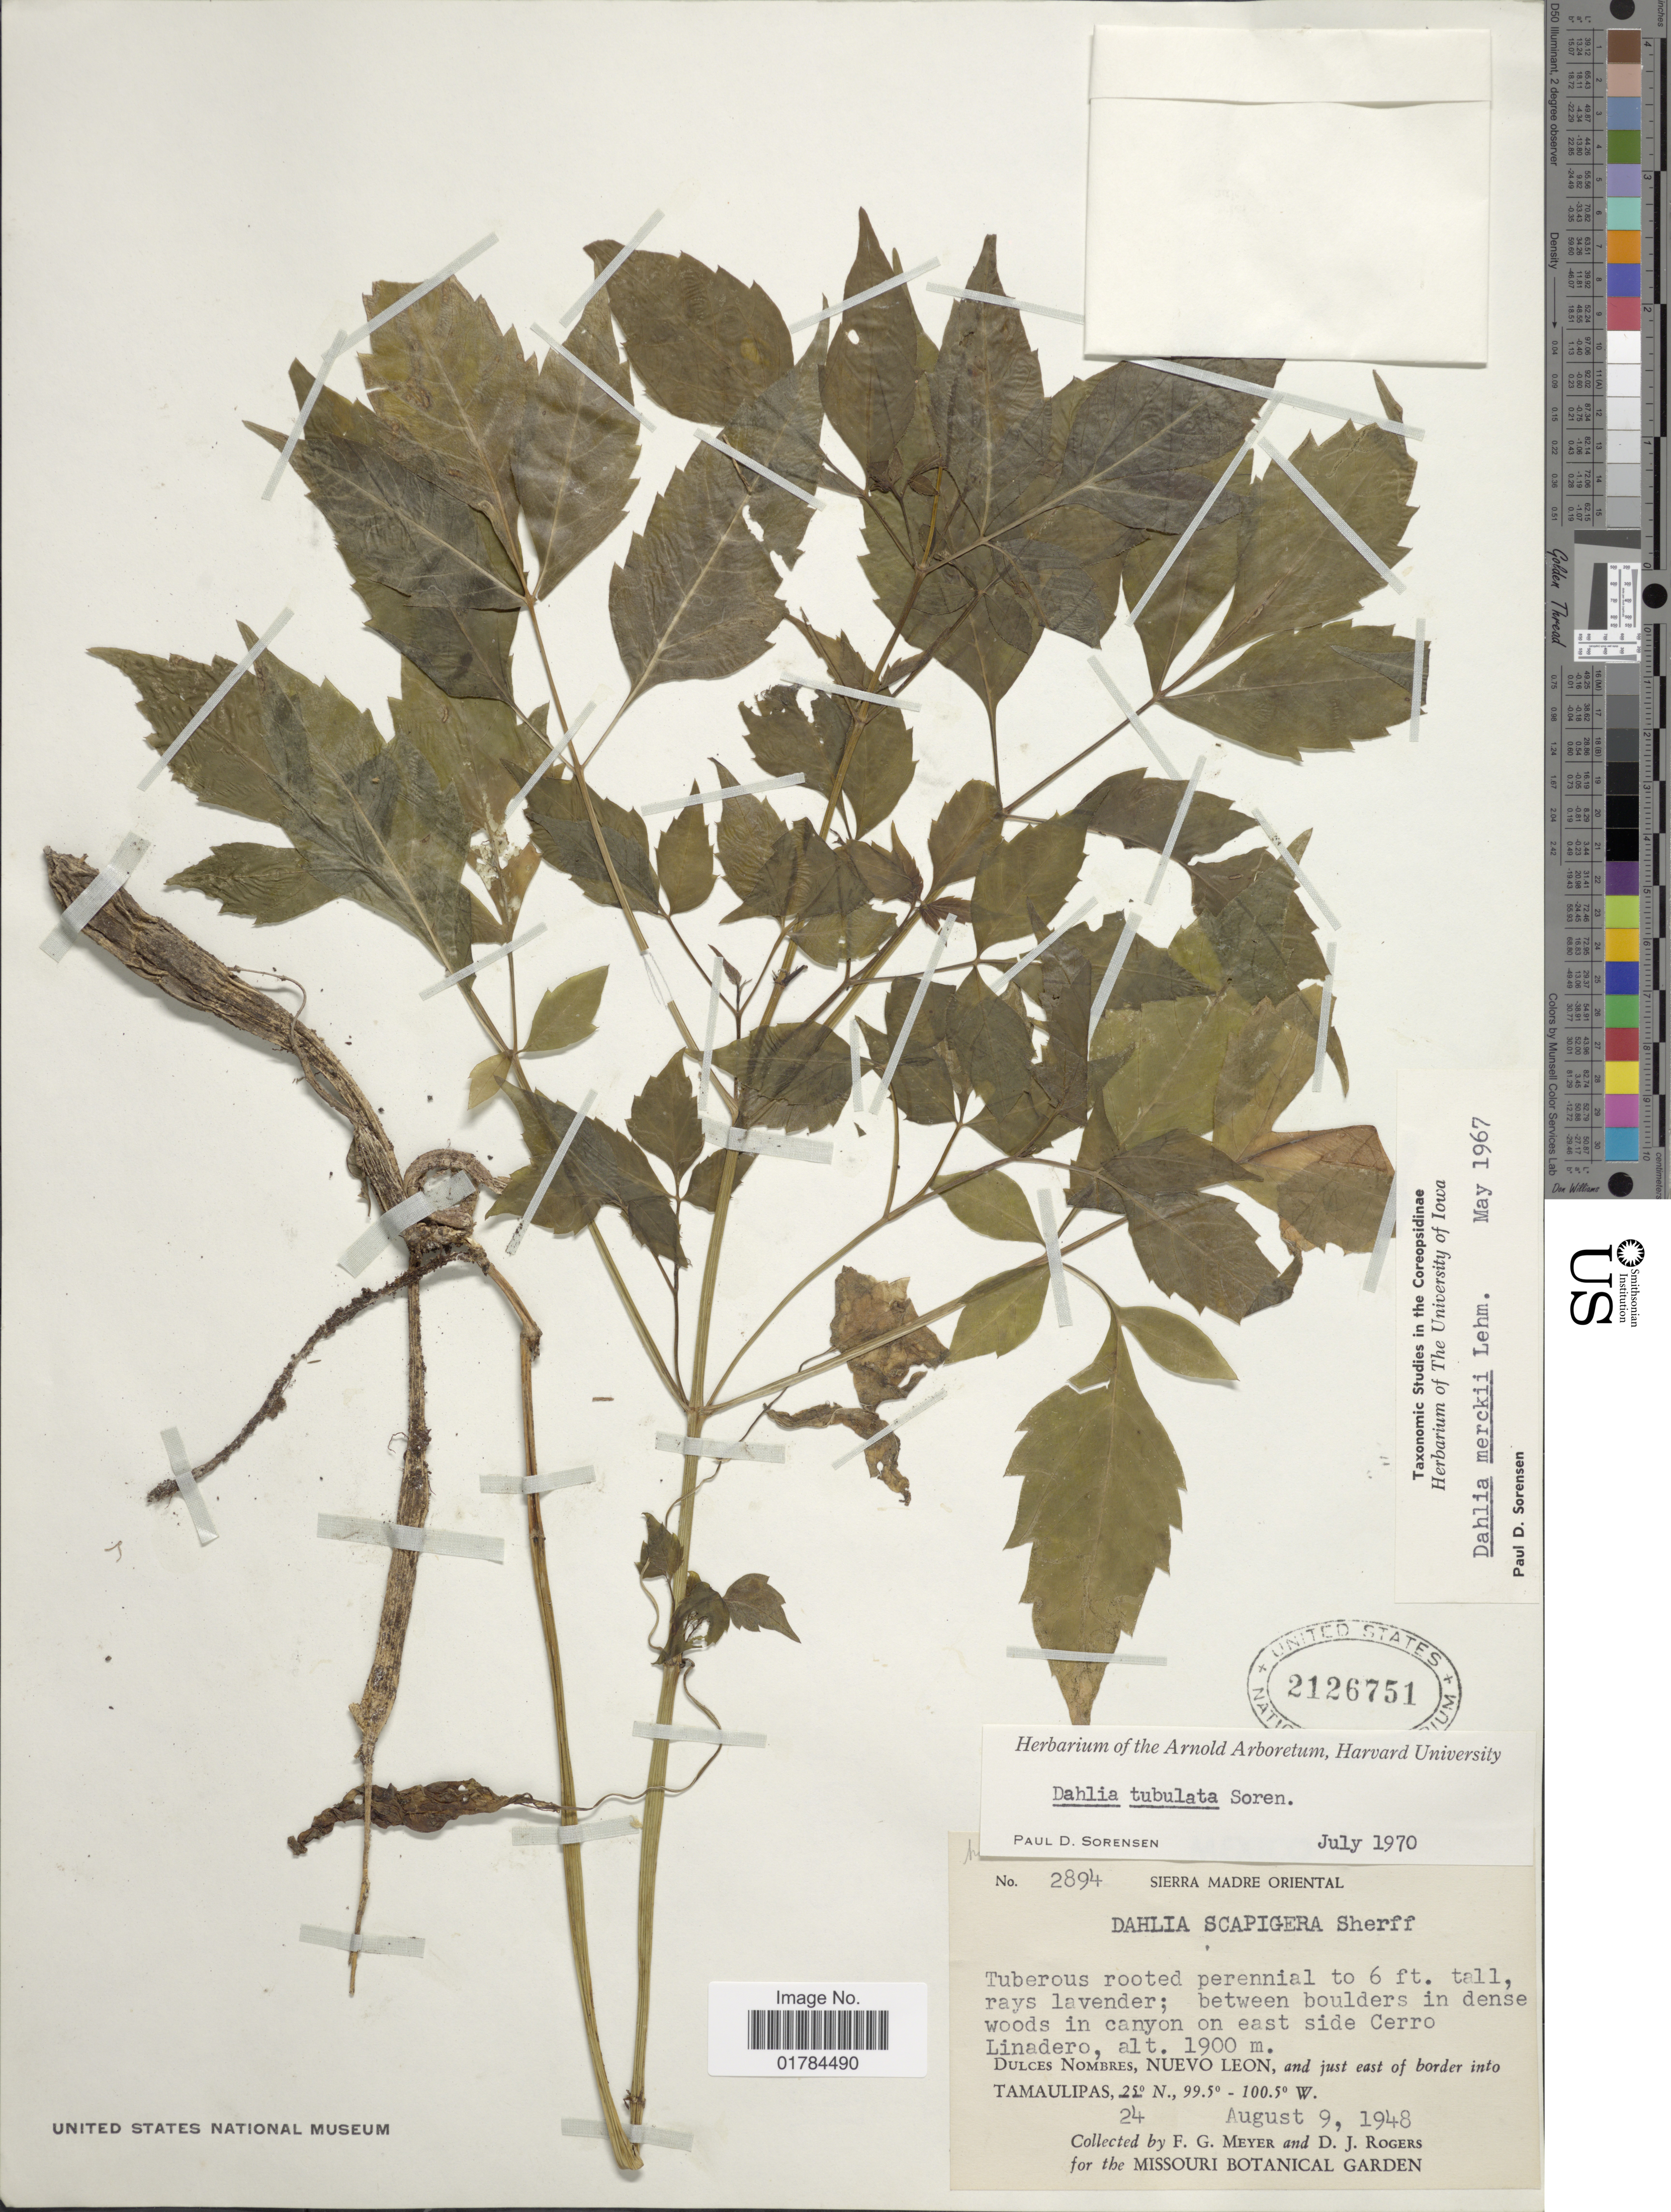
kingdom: Plantae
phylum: Tracheophyta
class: Magnoliopsida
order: Asterales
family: Asteraceae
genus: Dahlia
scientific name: Dahlia tubulata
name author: P.D. Sørensen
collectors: F. G. Meyer & D. J. Rogers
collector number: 2894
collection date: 1948-08-09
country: Mexico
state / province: Nuevo León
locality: Dulces Nombres, and just east of border into Tamaulipas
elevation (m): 1900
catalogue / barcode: US 2126751